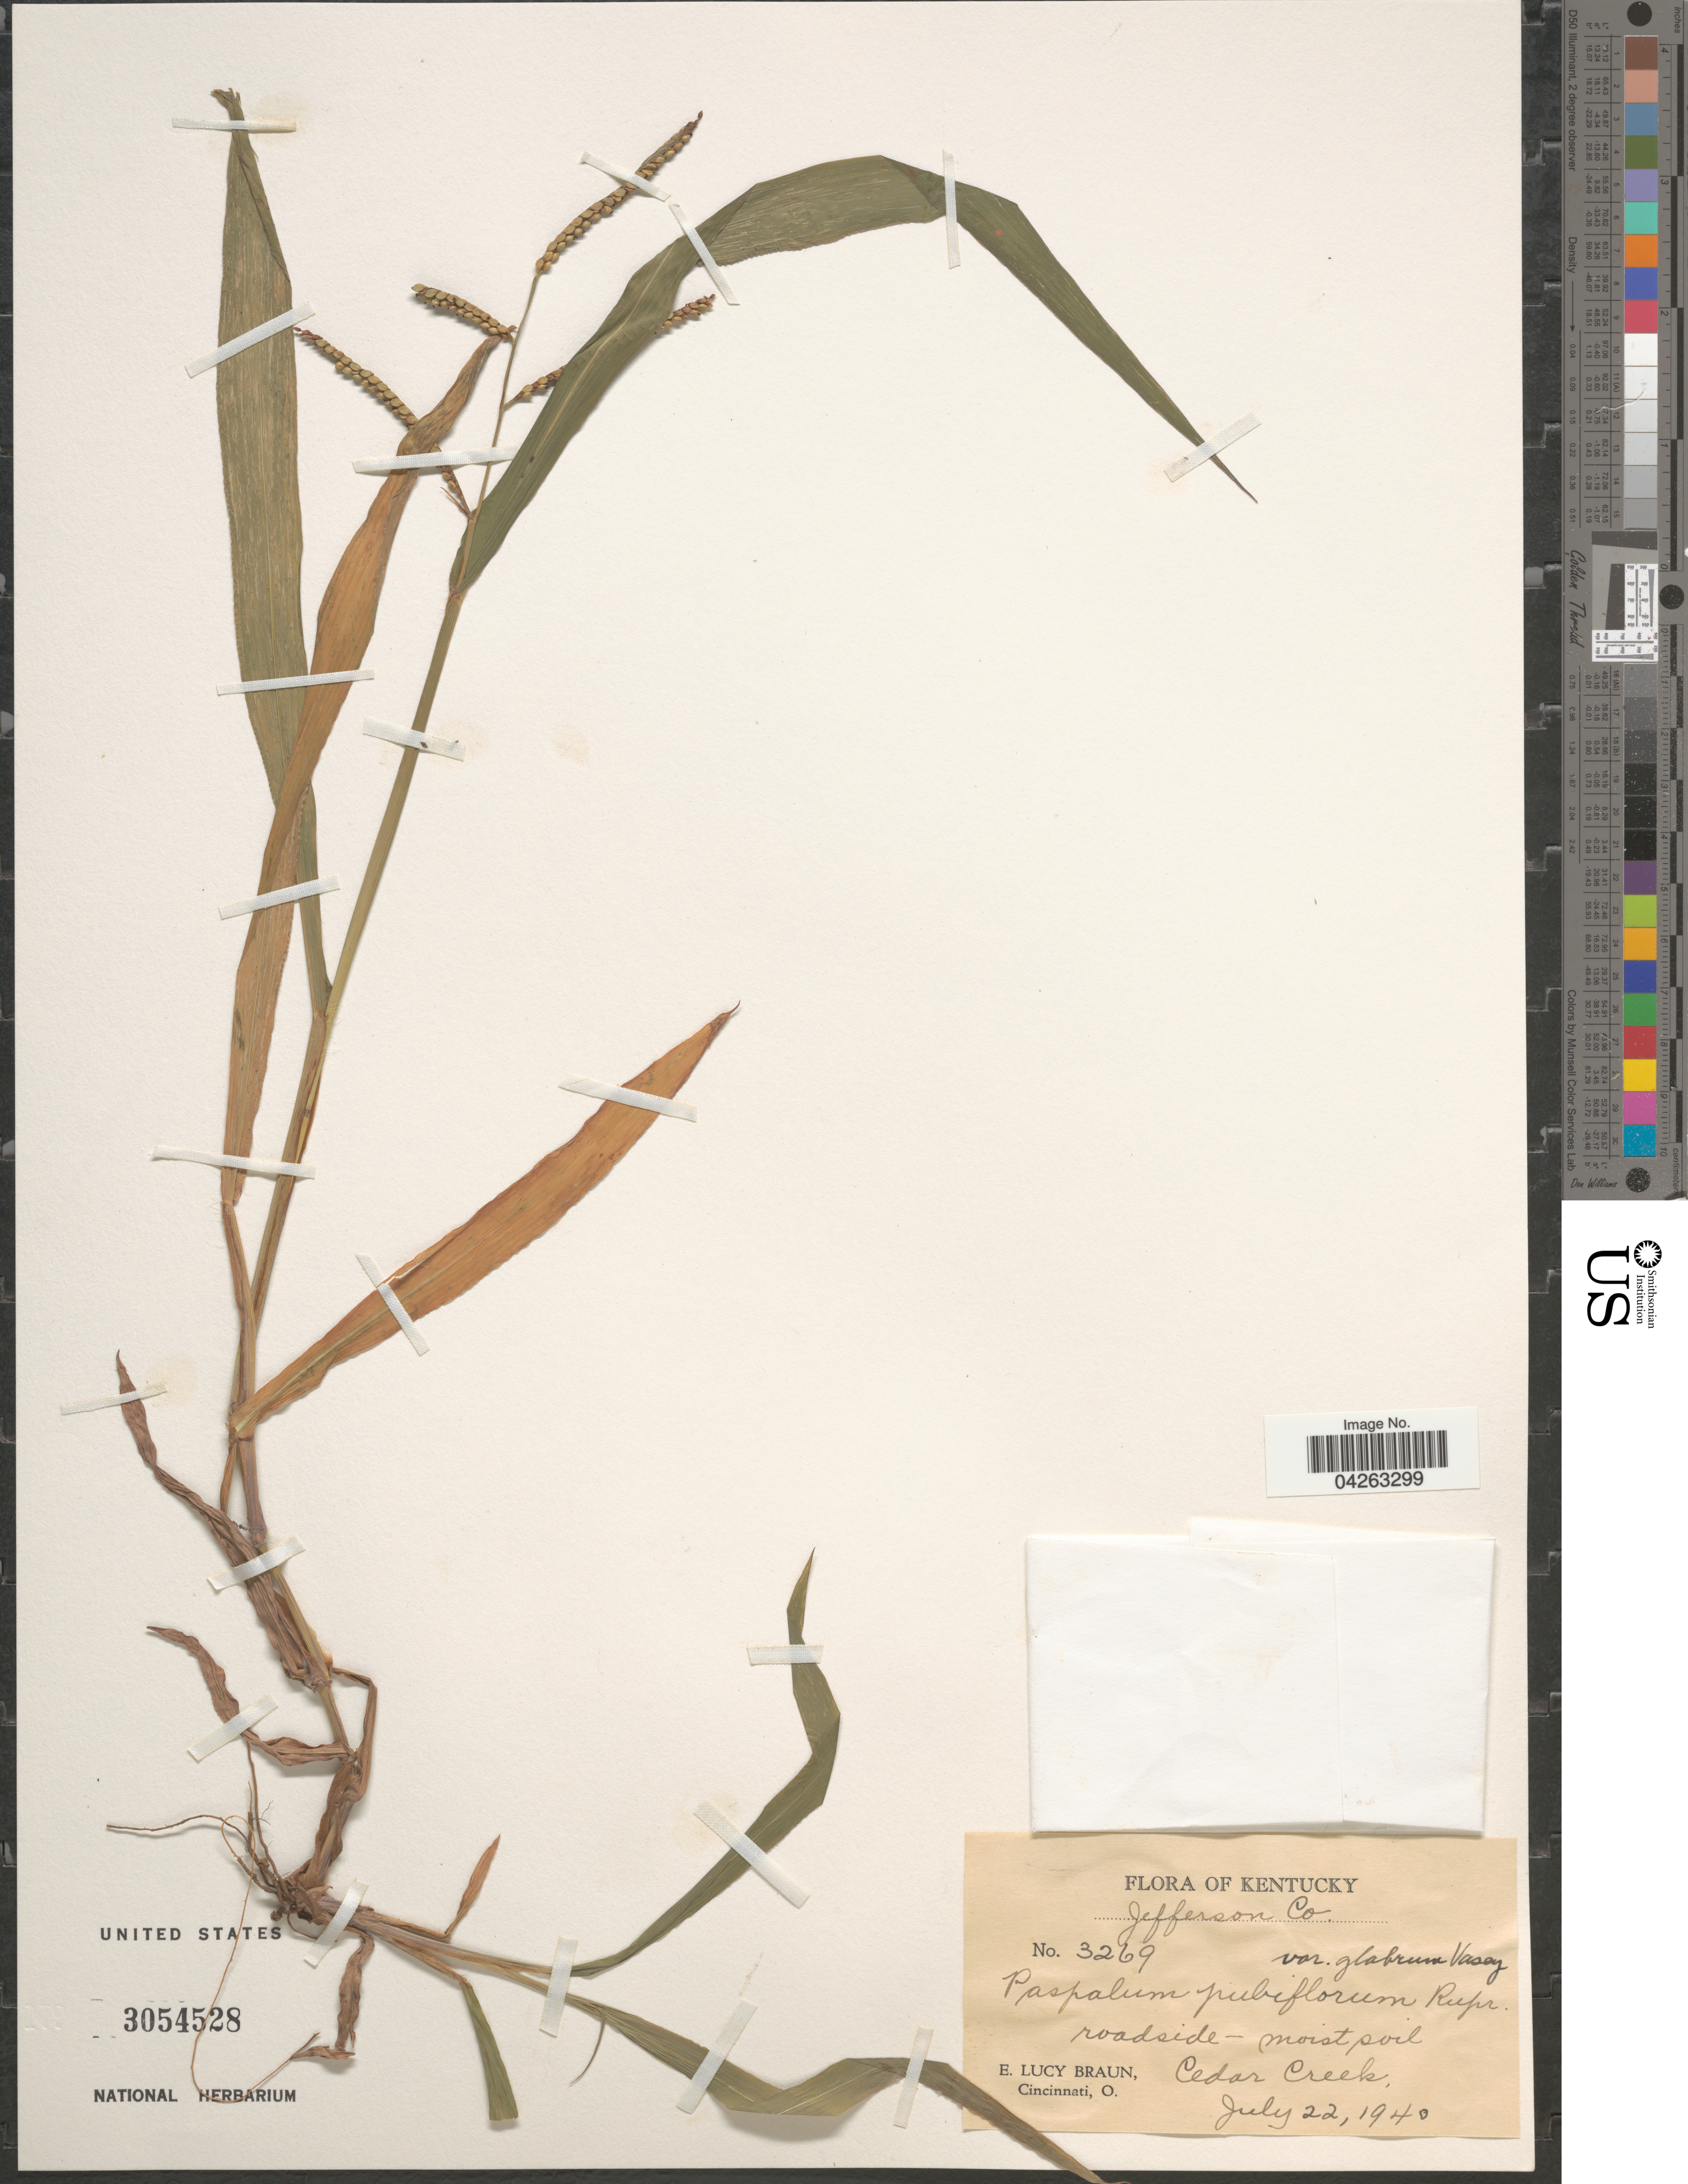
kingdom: Plantae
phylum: Tracheophyta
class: Liliopsida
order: Poales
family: Poaceae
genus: Paspalum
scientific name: Paspalum pubiflorum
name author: Rupr. ex E. Fourn.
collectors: E. L. Braun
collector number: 3269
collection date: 1940-07-22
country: United States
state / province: Kentucky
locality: Jefferson Co. Cedar Creek.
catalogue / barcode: US 3054528